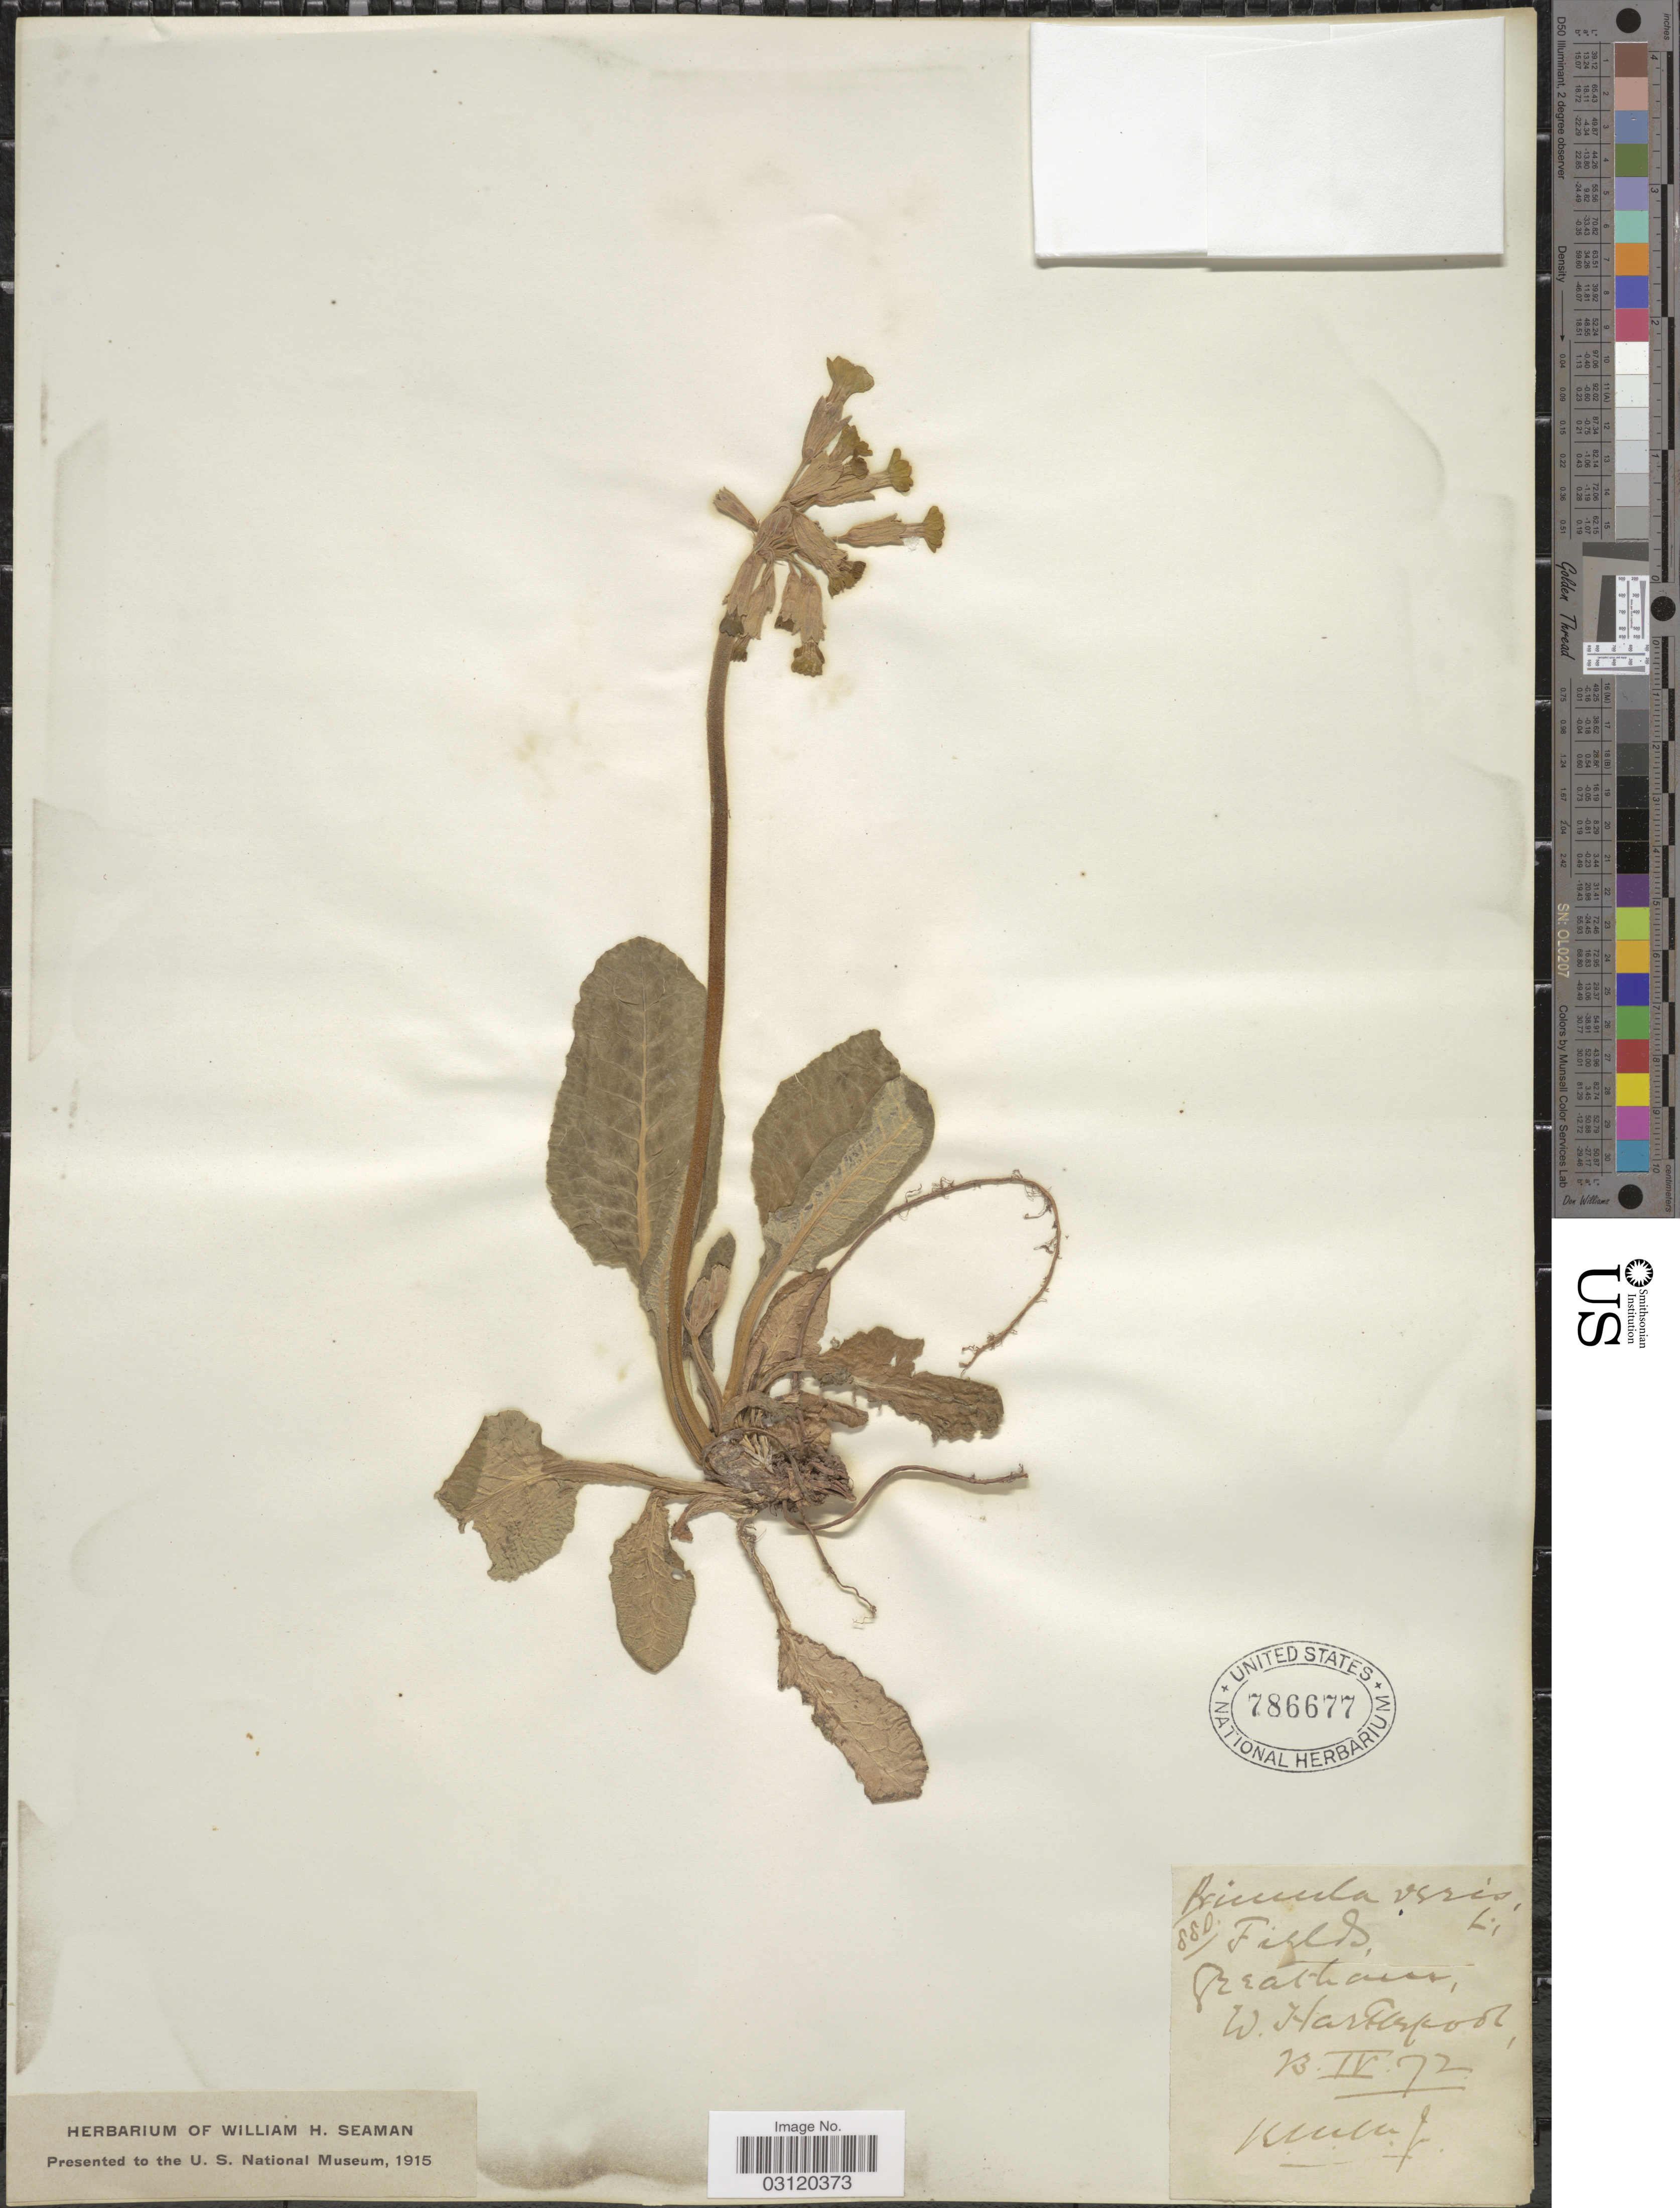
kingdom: Plantae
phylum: Tracheophyta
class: Magnoliopsida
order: Ericales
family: Primulaceae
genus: Primula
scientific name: Primula veris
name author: L.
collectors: B.M.M. Jr.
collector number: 880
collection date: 1872-04-23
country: United Kingdom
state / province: England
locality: Greatham, W. Hartlepool.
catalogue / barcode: US 786677